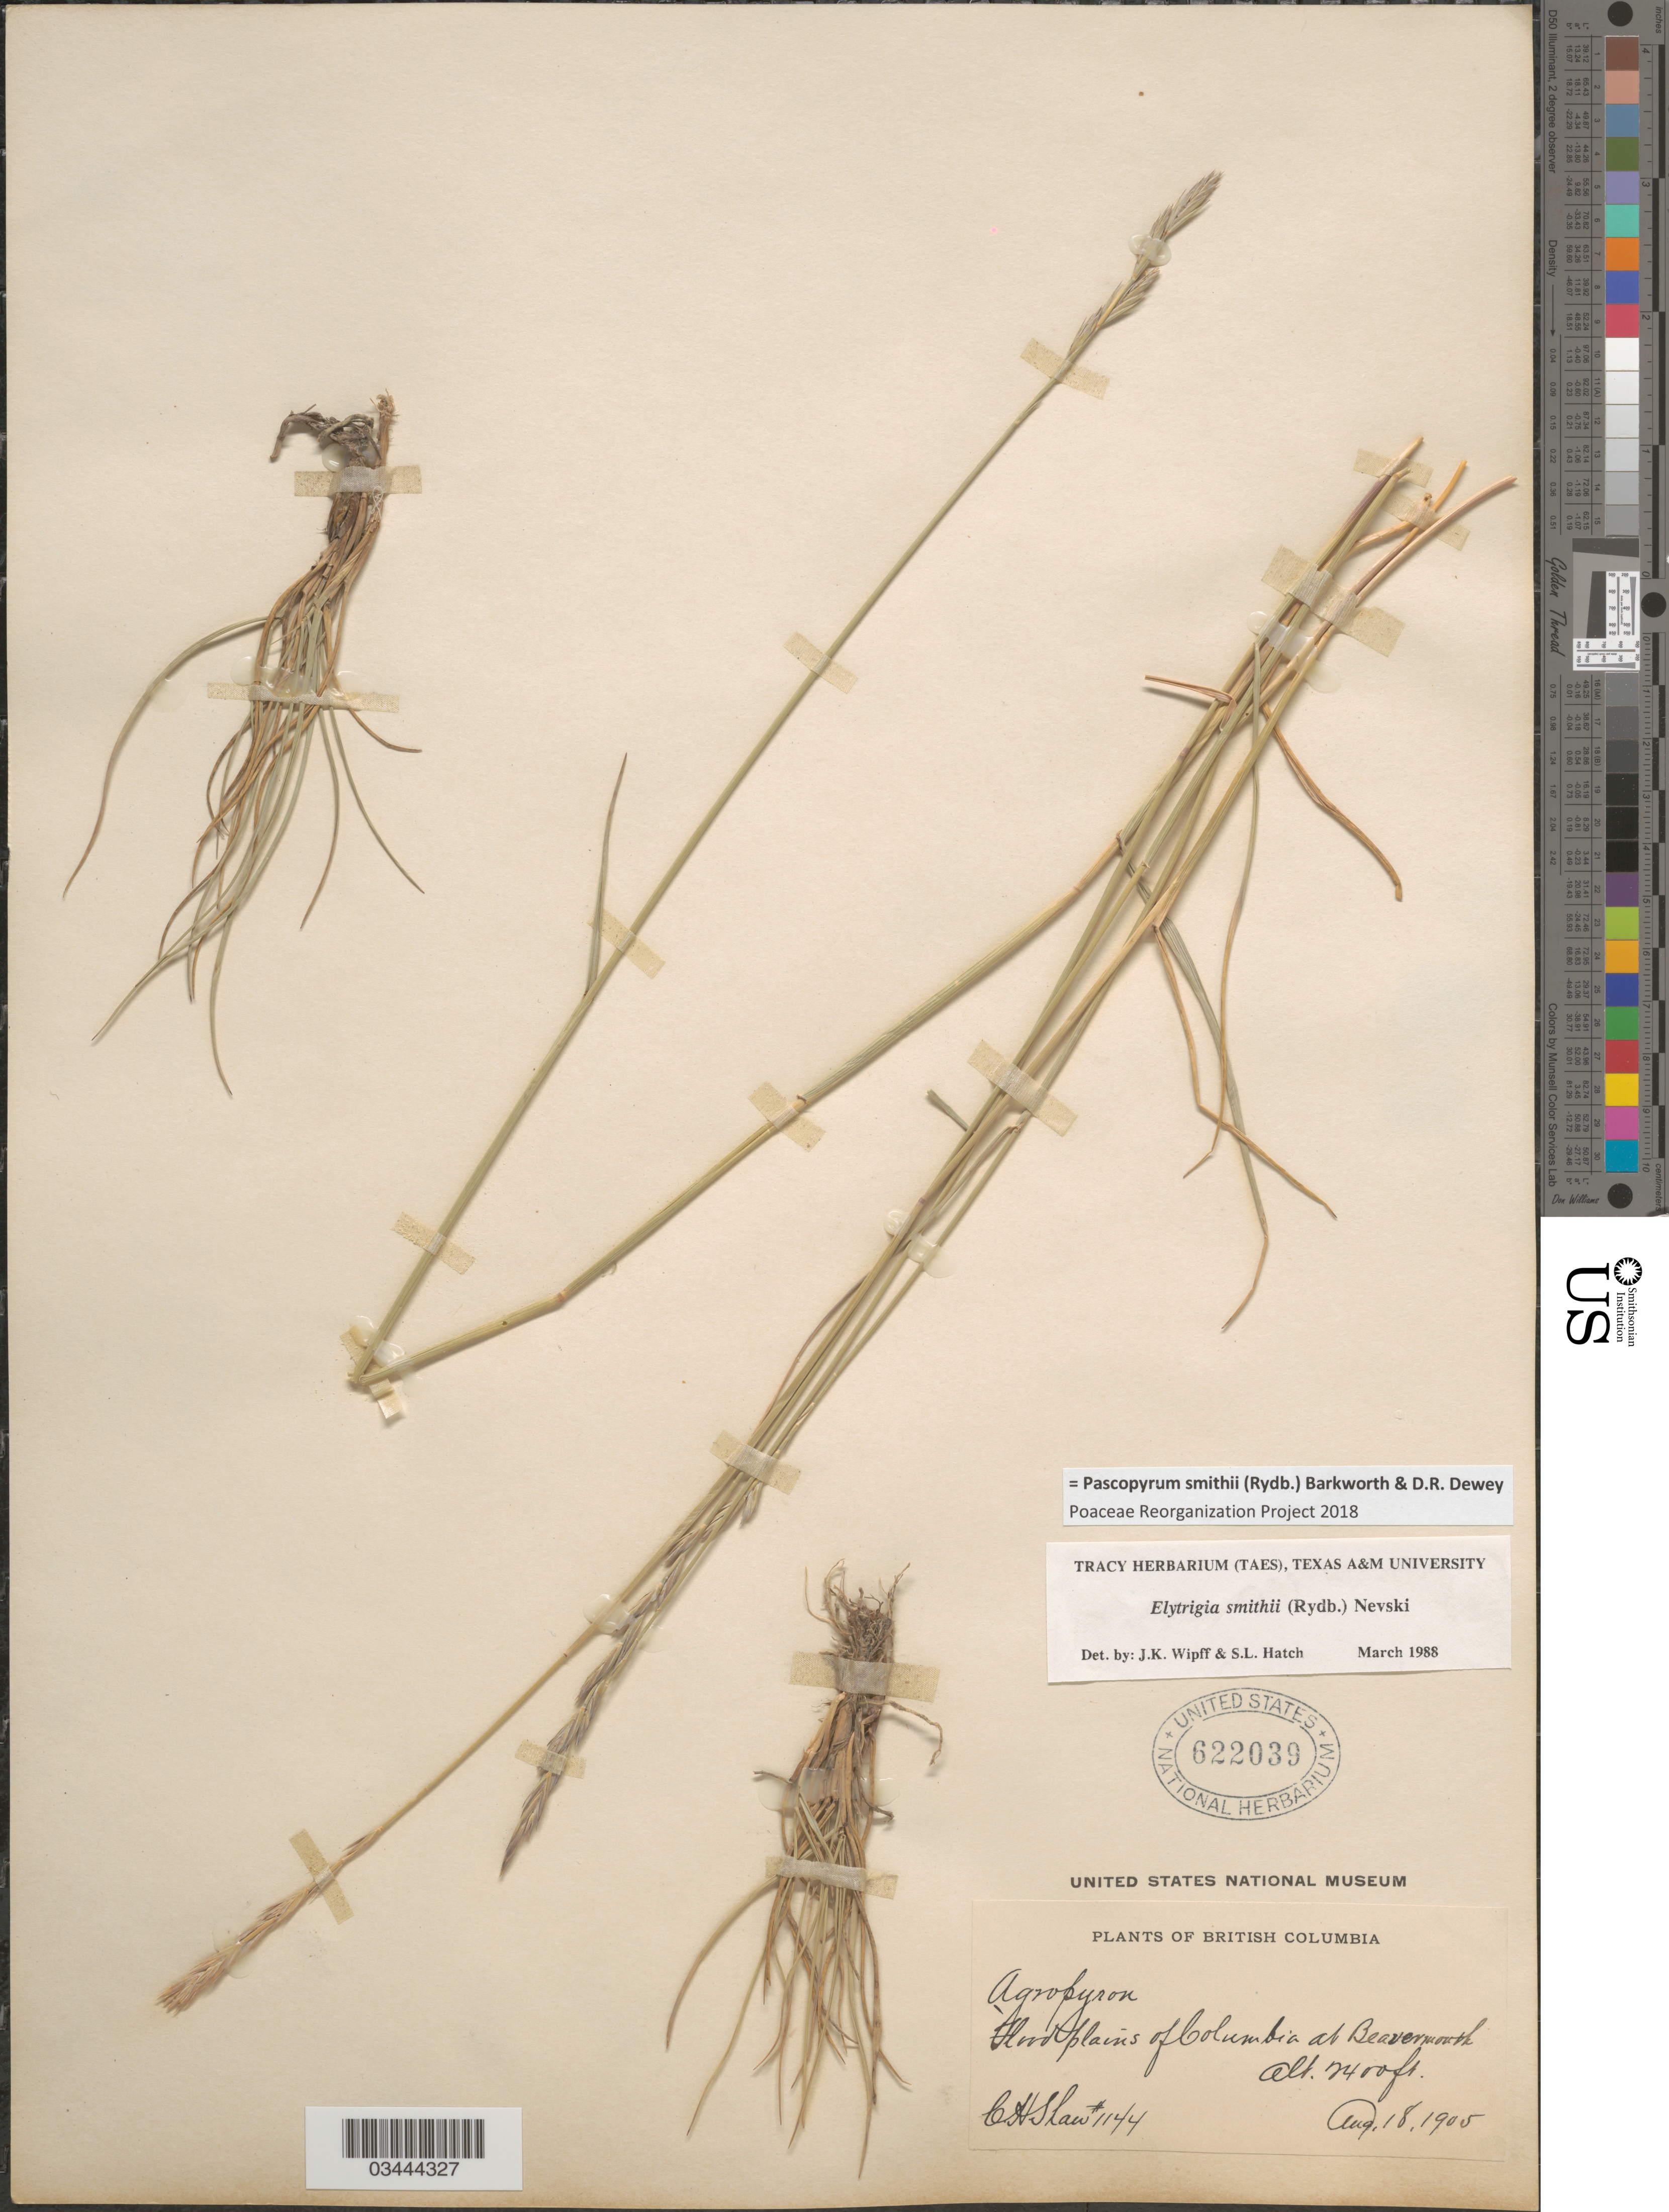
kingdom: Plantae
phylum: Tracheophyta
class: Liliopsida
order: Poales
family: Poaceae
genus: Pascopyrum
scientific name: Pascopyrum smithii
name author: (Rydb.) Barkworth & Dewey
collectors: C. H. Shaw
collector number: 1144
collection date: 1905-08-18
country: Canada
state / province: British Columbia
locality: Flood plains of Columbia at Beavermouth.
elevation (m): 732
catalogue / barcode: US 622039